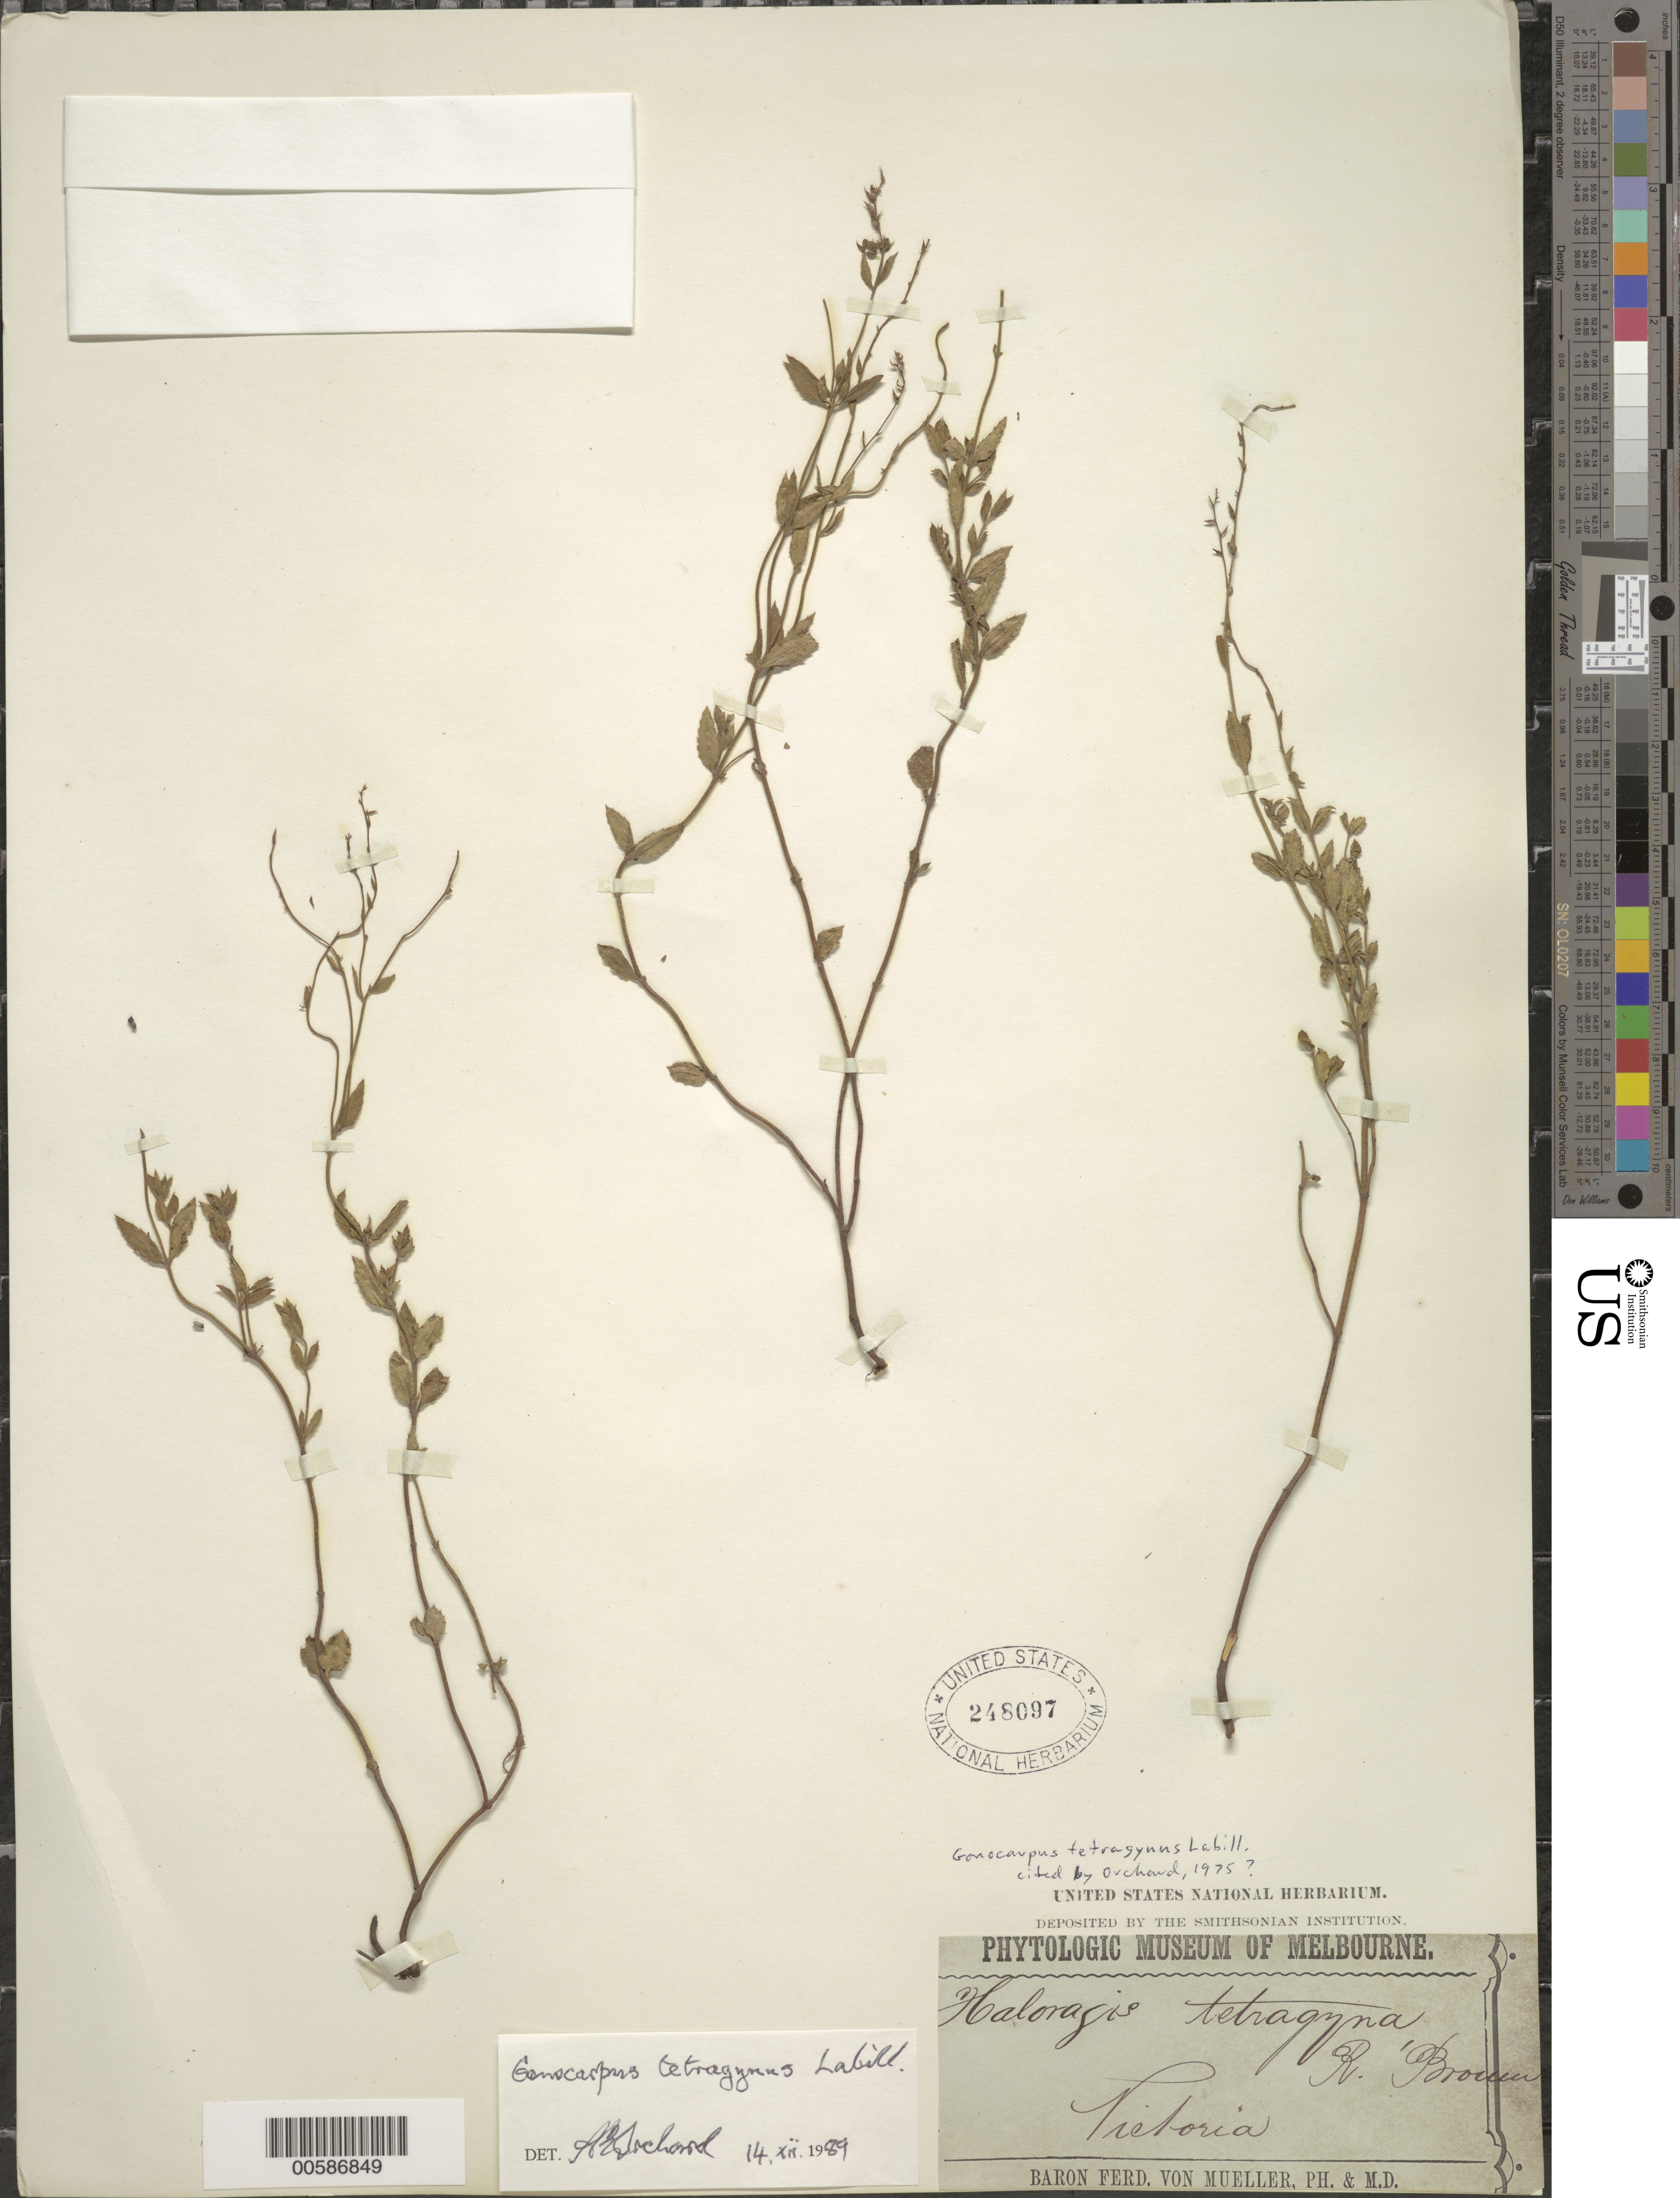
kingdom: Plantae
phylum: Tracheophyta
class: Magnoliopsida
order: Saxifragales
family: Haloragaceae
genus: Gonocarpus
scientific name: Gonocarpus tetragynus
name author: Labill.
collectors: F. Mueller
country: Australia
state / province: Victoria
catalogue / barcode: US 248097